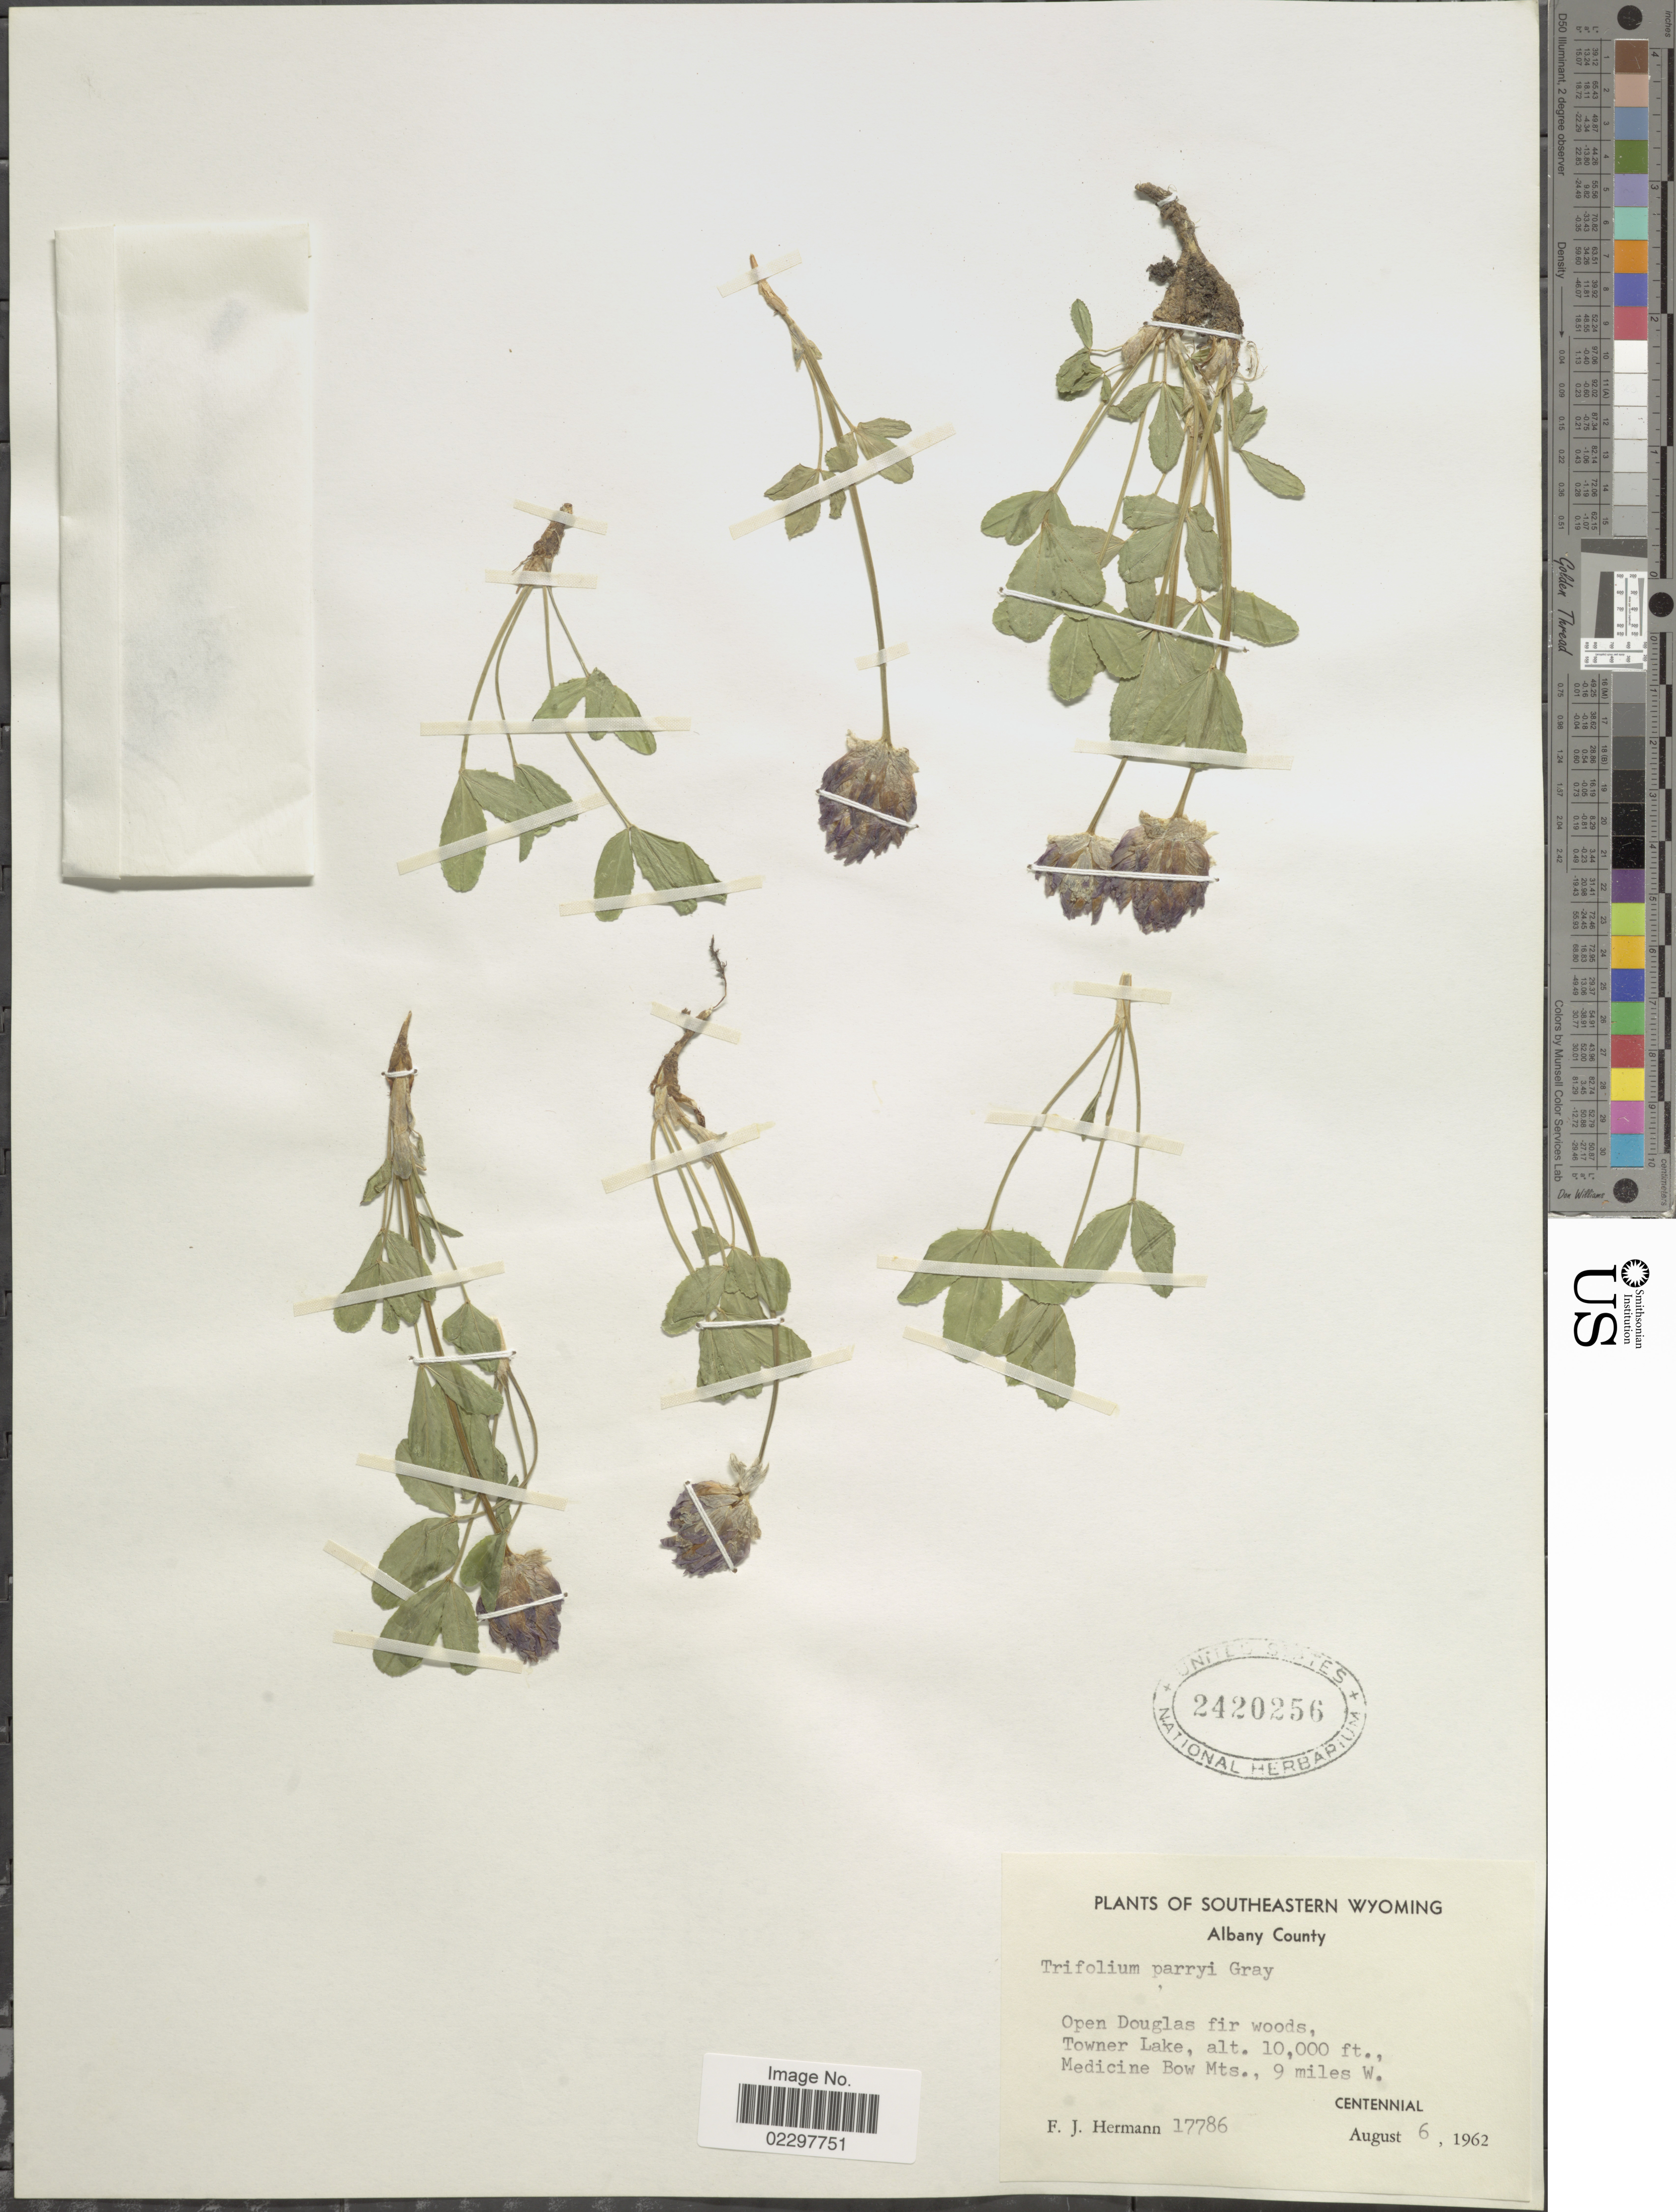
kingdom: Plantae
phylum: Tracheophyta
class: Magnoliopsida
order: Fabales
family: Fabaceae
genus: Trifolium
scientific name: Trifolium parryi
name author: A. Gray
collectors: F. J. Hermann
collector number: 17786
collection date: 1962-08-06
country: United States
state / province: Wyoming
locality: Southeastern Wyoming, Albany County, Open Douglas fir woods, Towner Lake, Medicine Bow Mts., 9 miles W. Centennial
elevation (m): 3048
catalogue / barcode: US 2420256